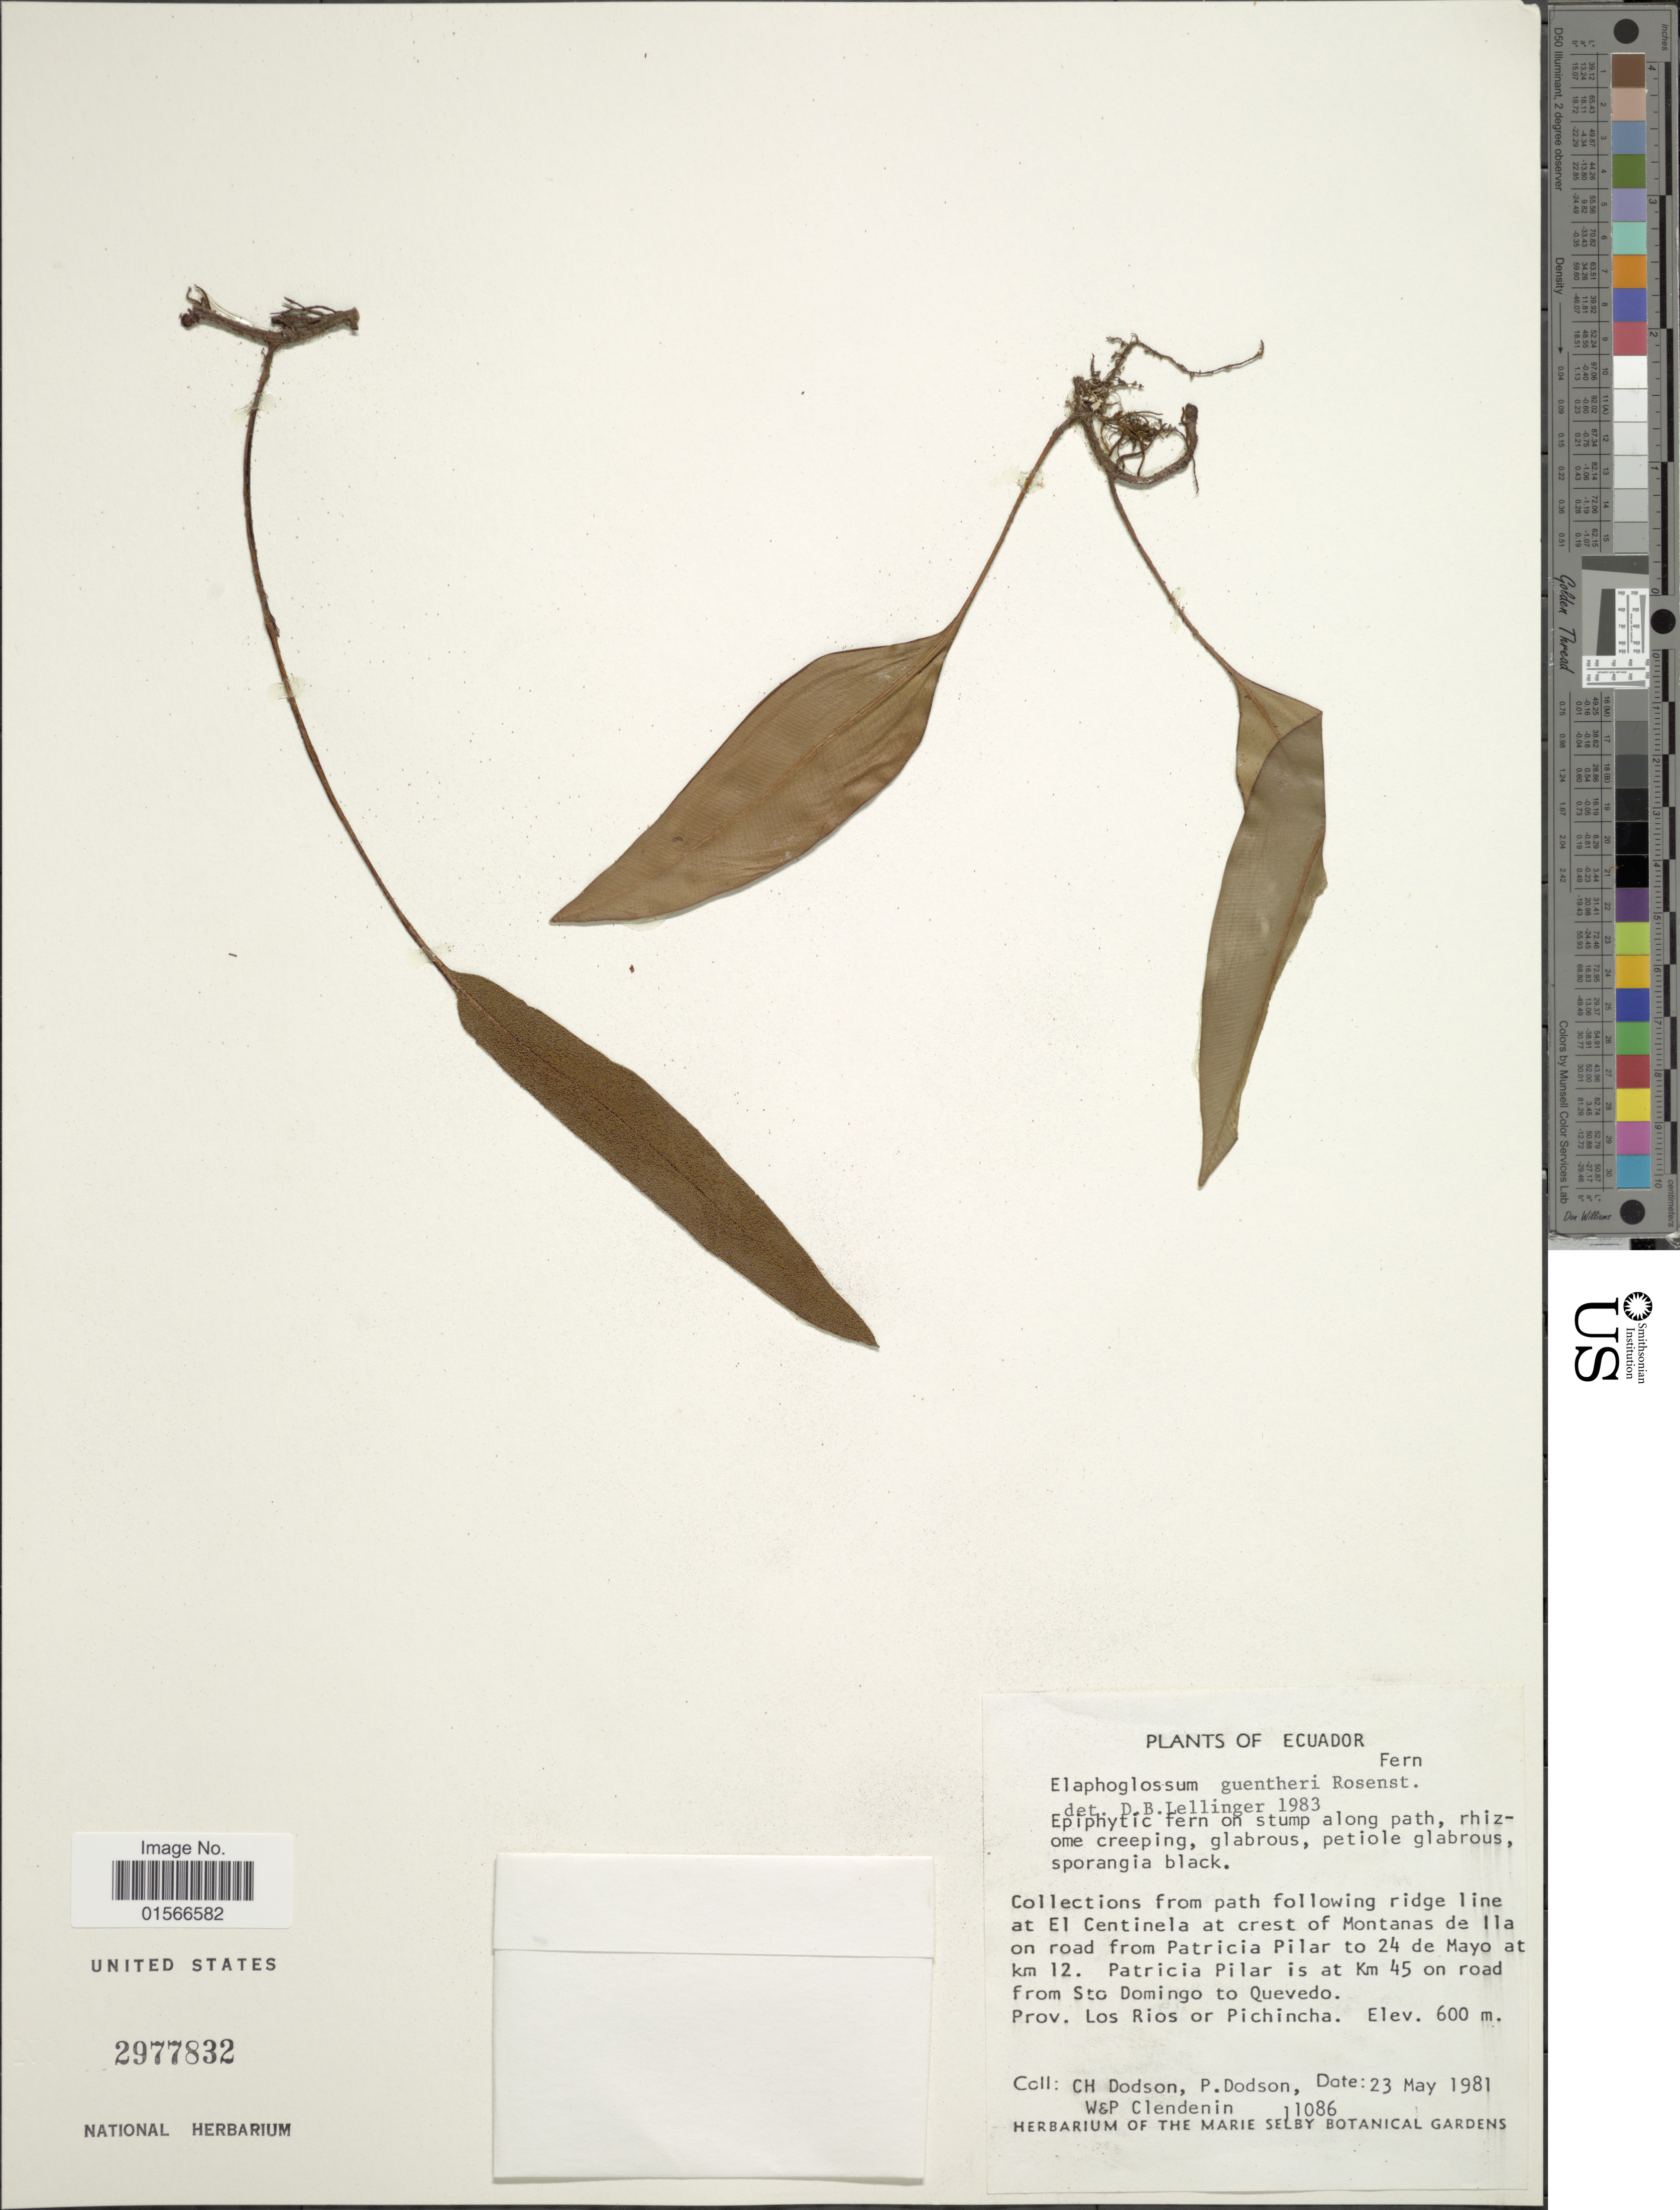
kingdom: Plantae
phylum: Tracheophyta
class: Polypodiopsida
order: Polypodiales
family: Dryopteridaceae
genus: Elaphoglossum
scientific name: Elaphoglossum guentheri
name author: Rosenst.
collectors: C. H. Dodson, P. M. Dodson, W. Clendenin & P. Clendenin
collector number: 11086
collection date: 1981-05-23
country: Ecuador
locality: El Centinela at crest of Montanas de Ila on road from Patricia Pilar to 24 de Mayo at km 12. Patricia Pilar is at Km 45 on road from Sto Domingo to Quevedo, prov. Los Rios or Pichincha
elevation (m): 600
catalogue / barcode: US 2977832